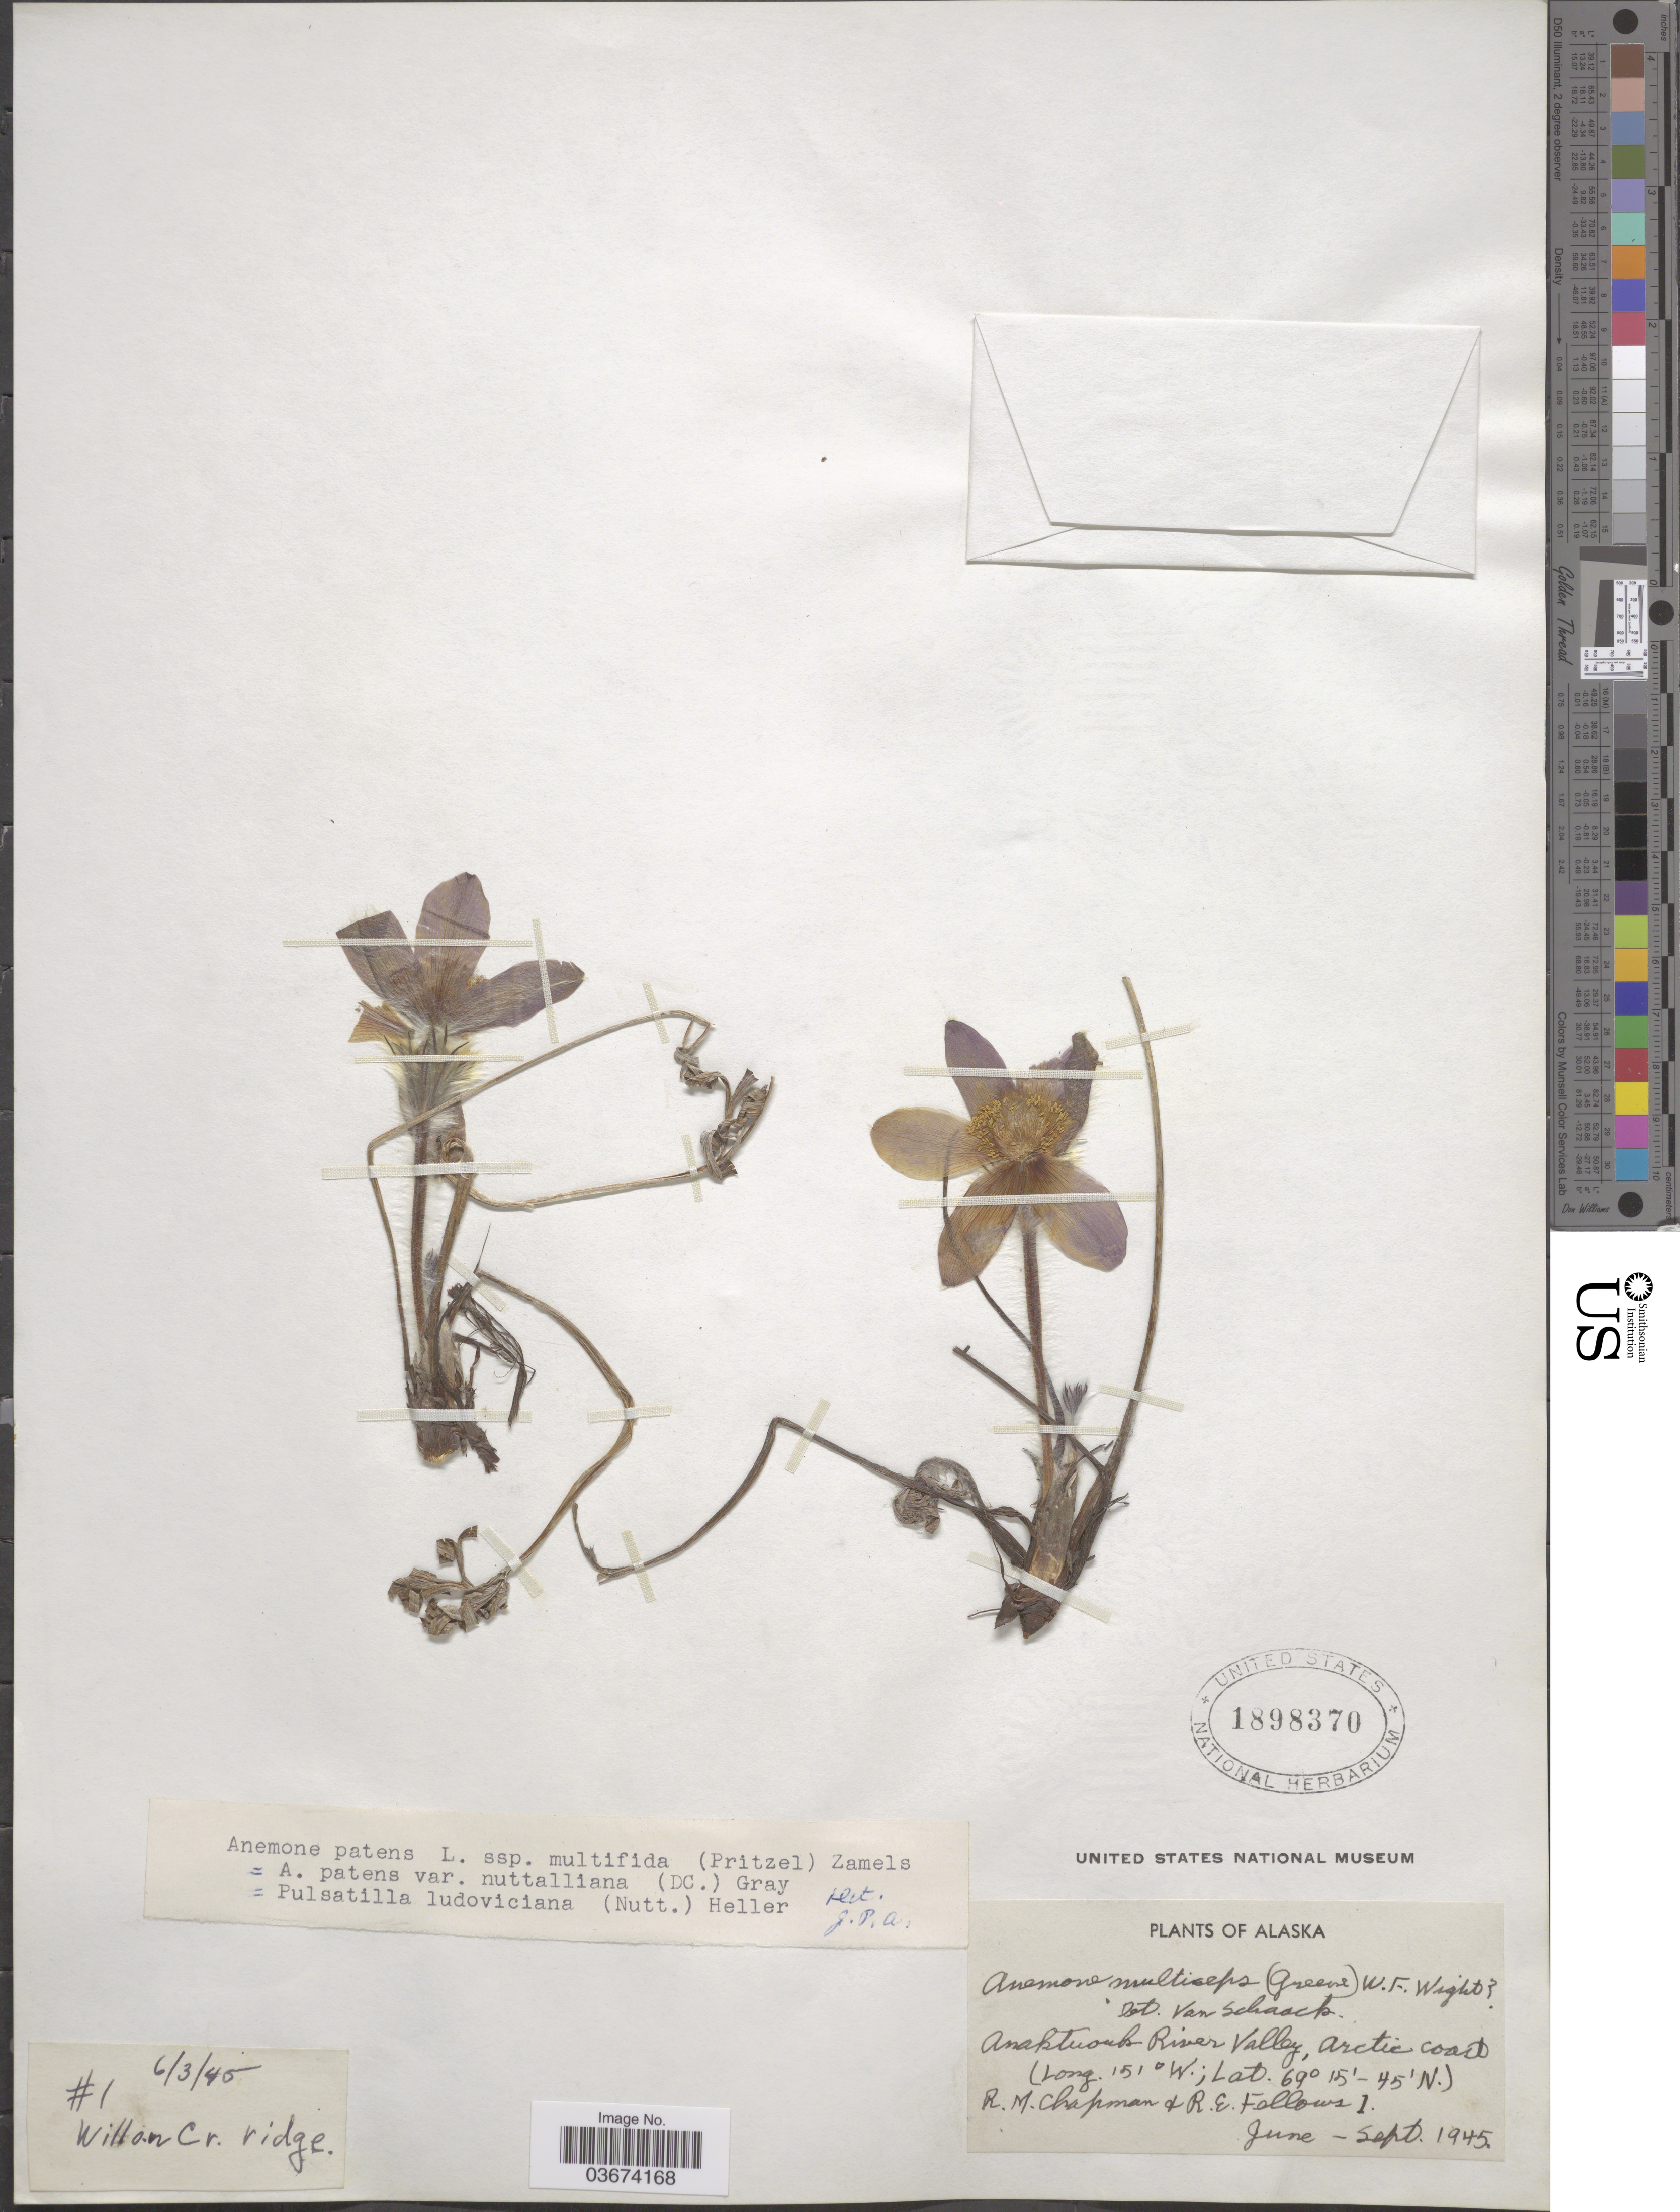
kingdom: Plantae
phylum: Tracheophyta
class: Magnoliopsida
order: Ranunculales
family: Ranunculaceae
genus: Pulsatilla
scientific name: Pulsatilla nuttalliana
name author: (DC.) Bercht. & J. Presl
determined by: Strong, Mark T., (BOT), Smithsonian Institution - National Museum of Natural History (UNITED STATES)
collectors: R. M. Chapman & R. Fellows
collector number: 1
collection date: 1945-06-03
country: United States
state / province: Alaska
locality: Anaktuvuk River Valley, Arctic Coast. Willow Cr. ridge.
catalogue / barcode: US 1898370